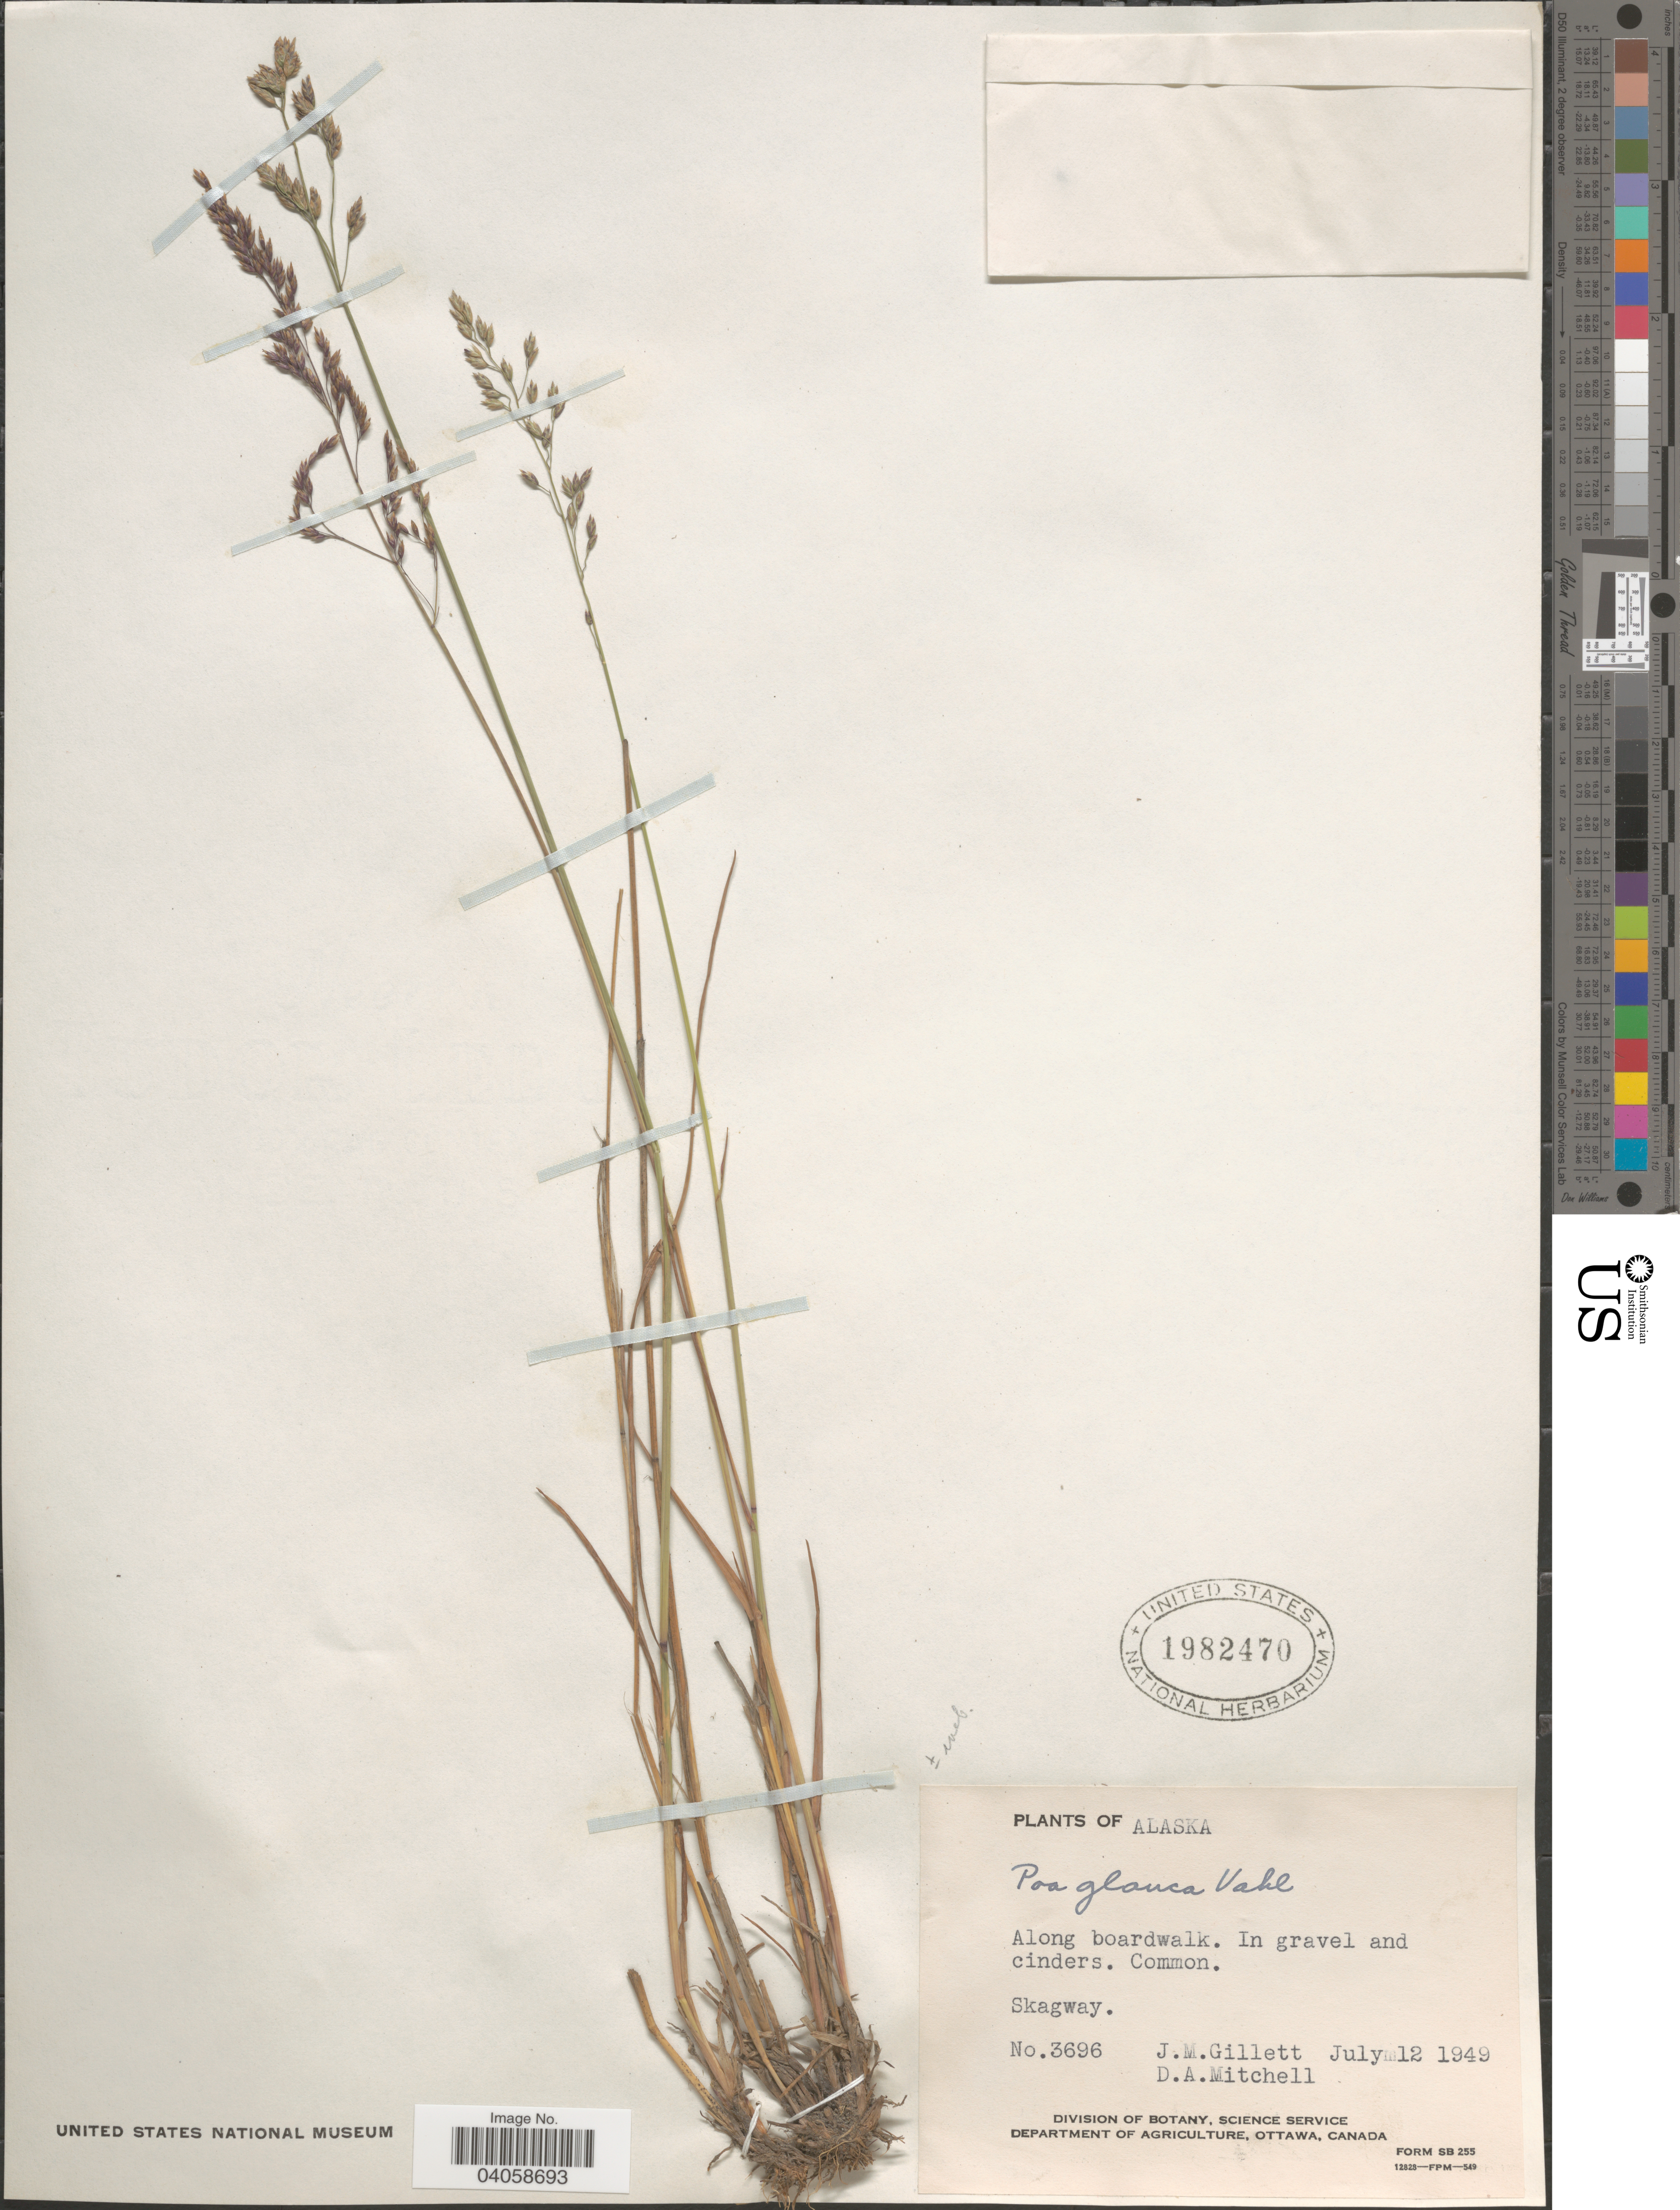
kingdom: Plantae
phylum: Tracheophyta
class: Liliopsida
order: Poales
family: Poaceae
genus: Poa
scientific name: Poa glauca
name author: Vahl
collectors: J. M. Gillett & D. Mitchell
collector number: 3696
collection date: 1949-07-12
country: United States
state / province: Alaska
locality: Along boardwalk. In gravel and cinders. Common. Skagway.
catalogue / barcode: US 1982470